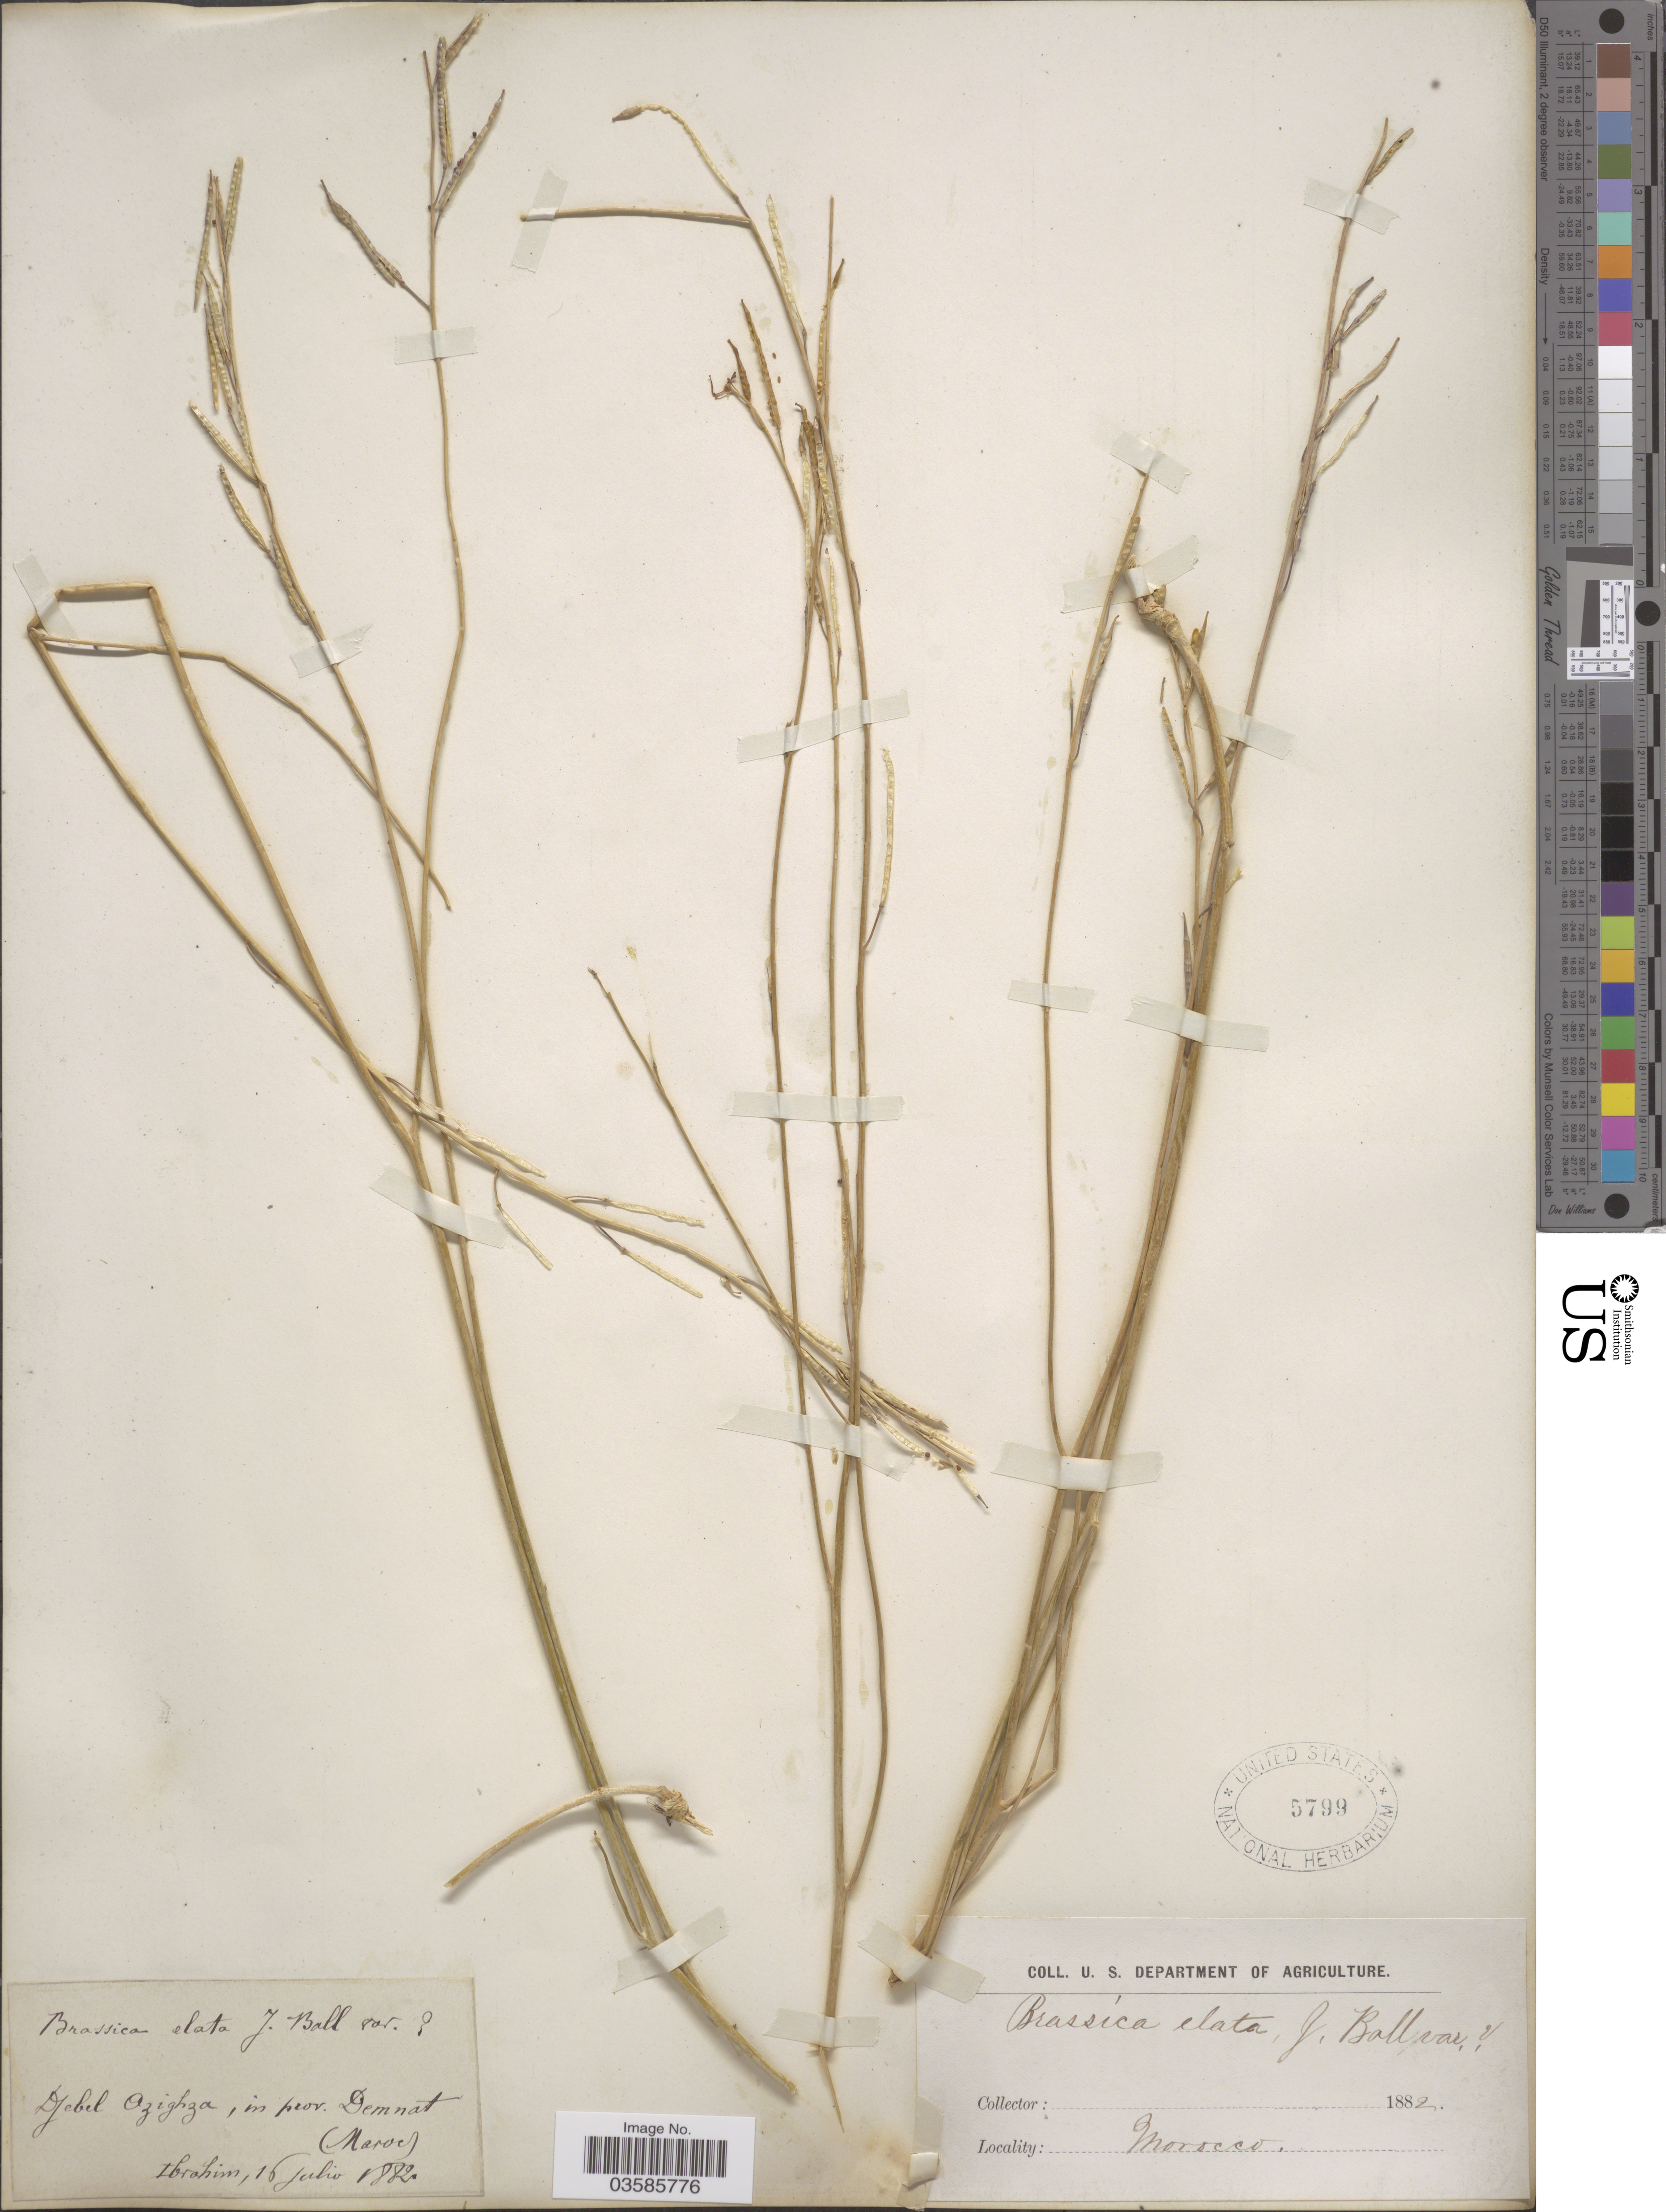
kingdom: Plantae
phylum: Tracheophyta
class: Magnoliopsida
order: Brassicales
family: Brassicaceae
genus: Brassica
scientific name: Brassica elata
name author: Ball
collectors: -. Ibrahim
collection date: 1882-07-16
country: Morocco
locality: Djebel Ozighza, in prov. Demnat (Maroc).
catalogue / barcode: US 5799